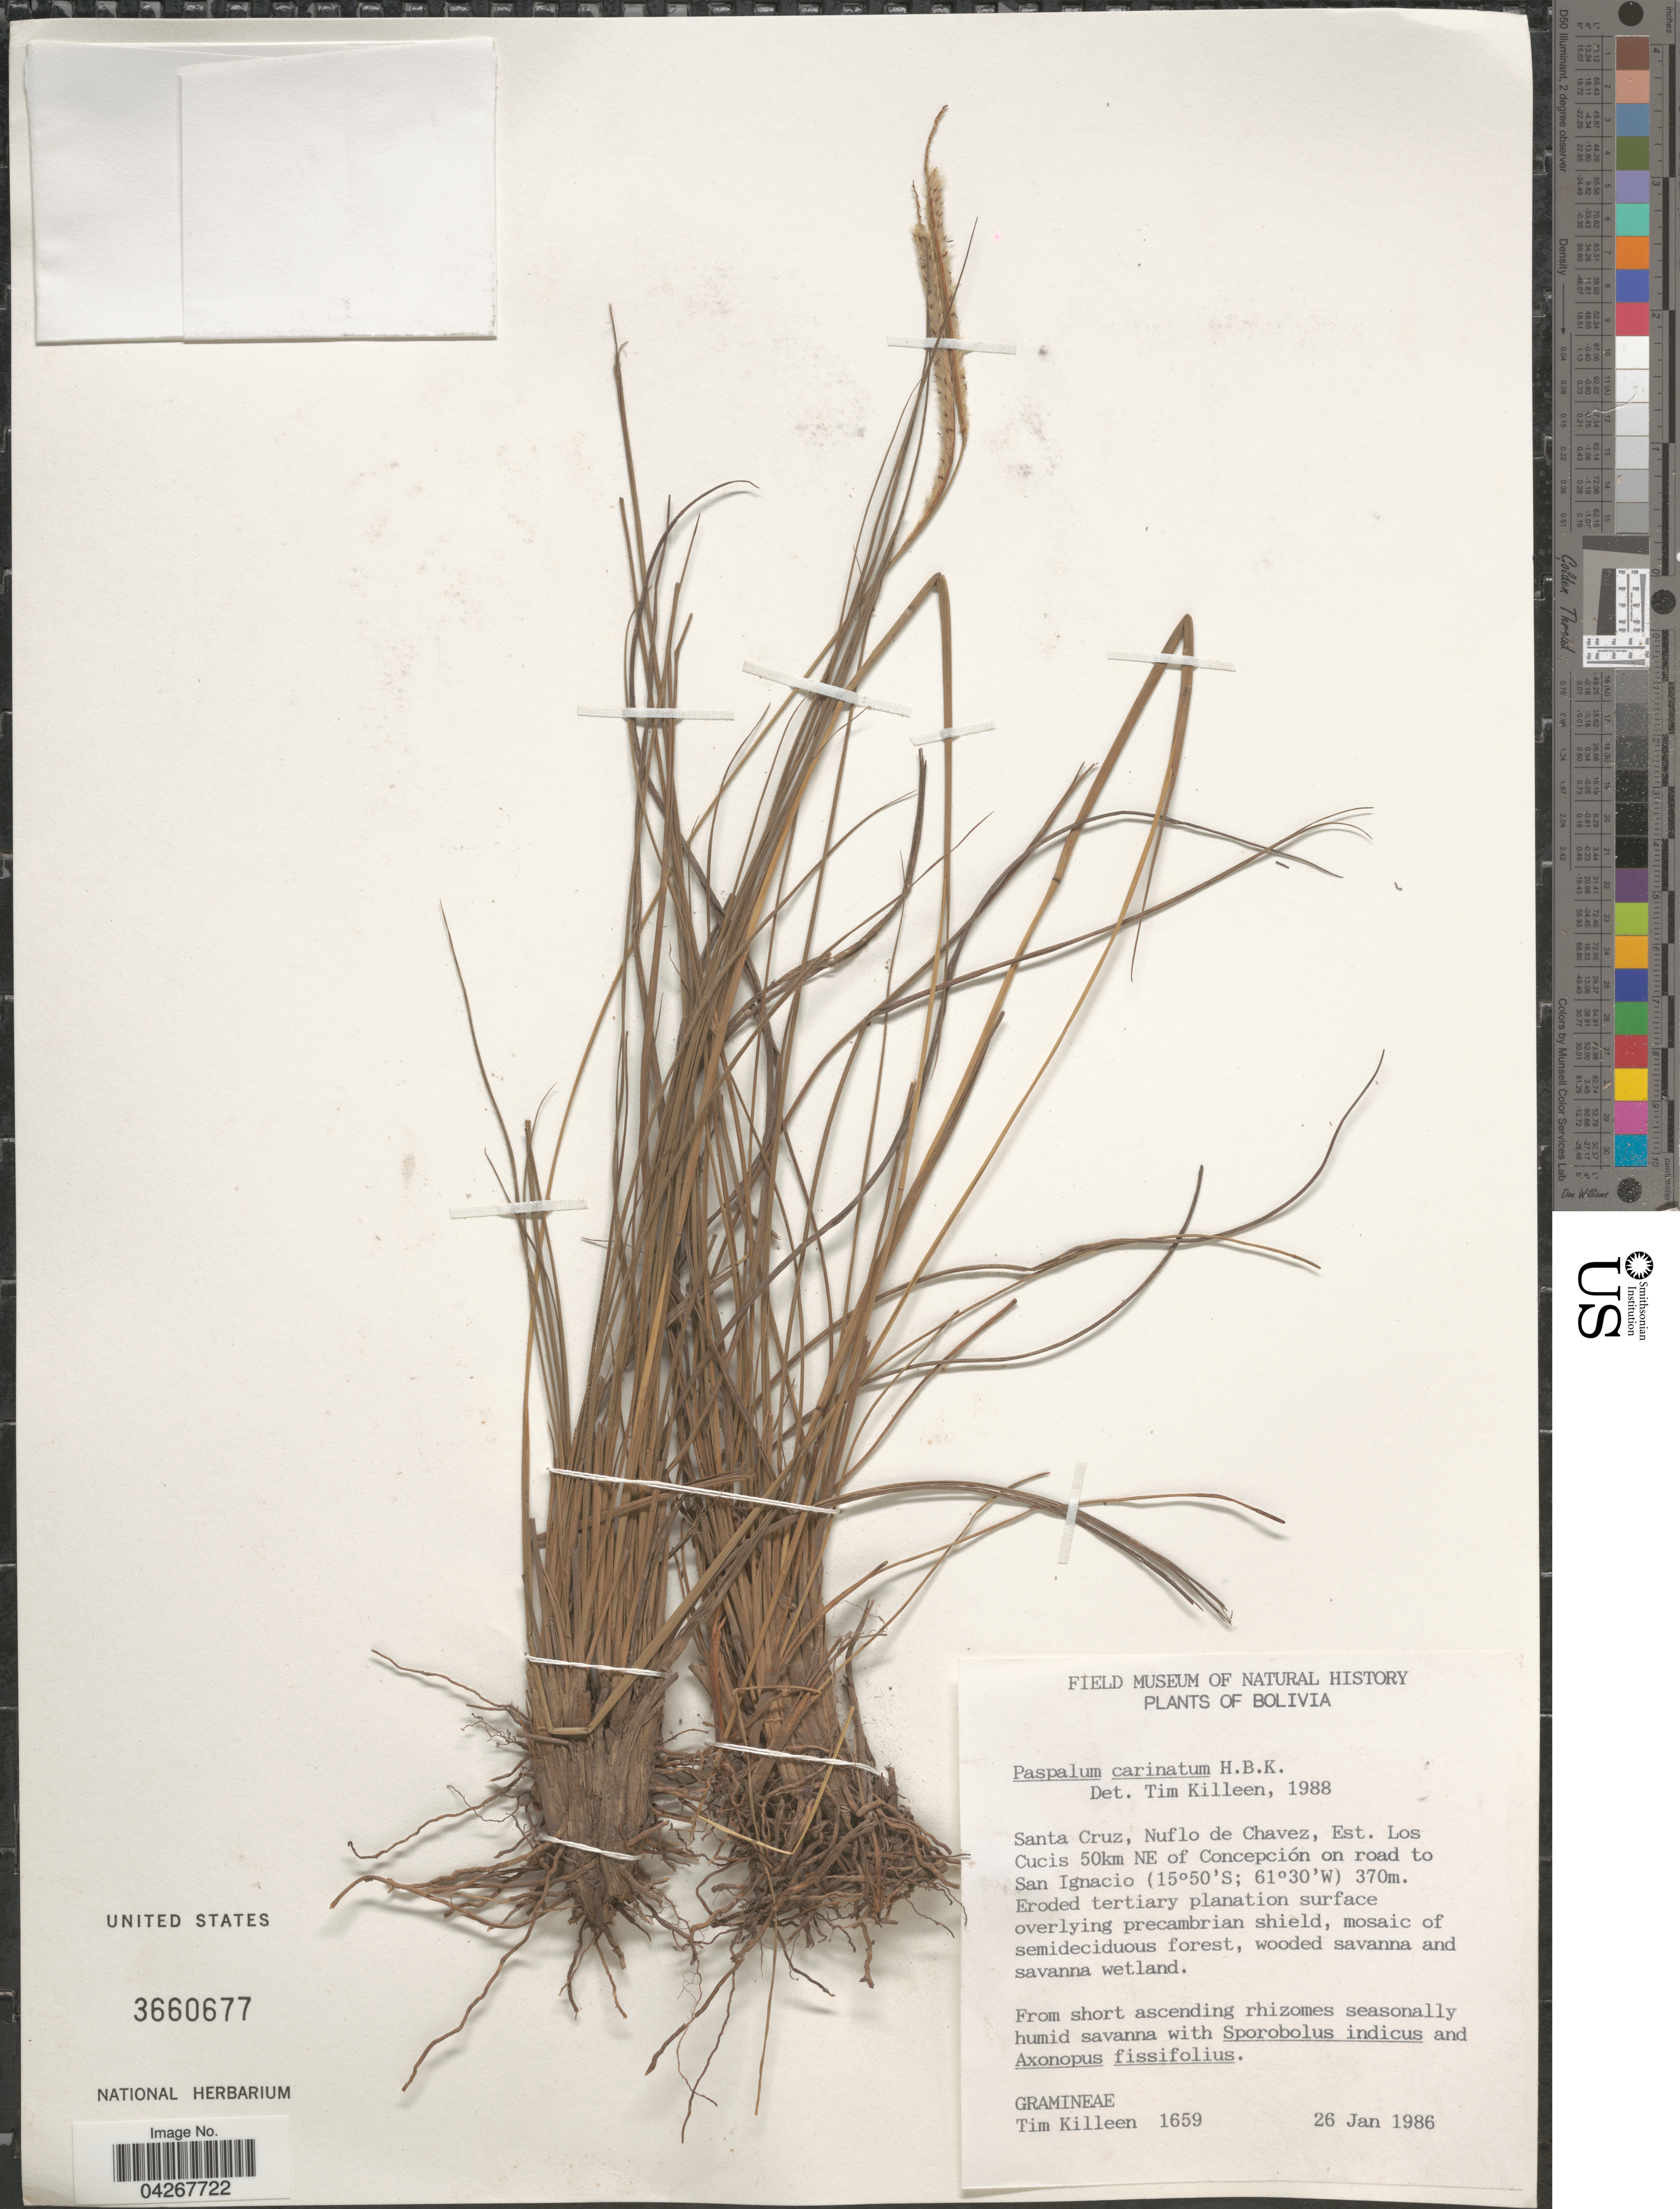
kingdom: Plantae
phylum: Tracheophyta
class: Liliopsida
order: Poales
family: Poaceae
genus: Paspalum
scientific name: Paspalum carinatum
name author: Humb. & Bonpl. ex Flüggé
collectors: T. J. Killeen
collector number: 1659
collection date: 1986-01-26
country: Bolivia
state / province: Santa Cruz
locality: Santa Cruz, Nuflo de Chavez, Est. Los Cucis 50km NE of Concepción on road to San Ignacio.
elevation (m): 370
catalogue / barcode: US 3660677